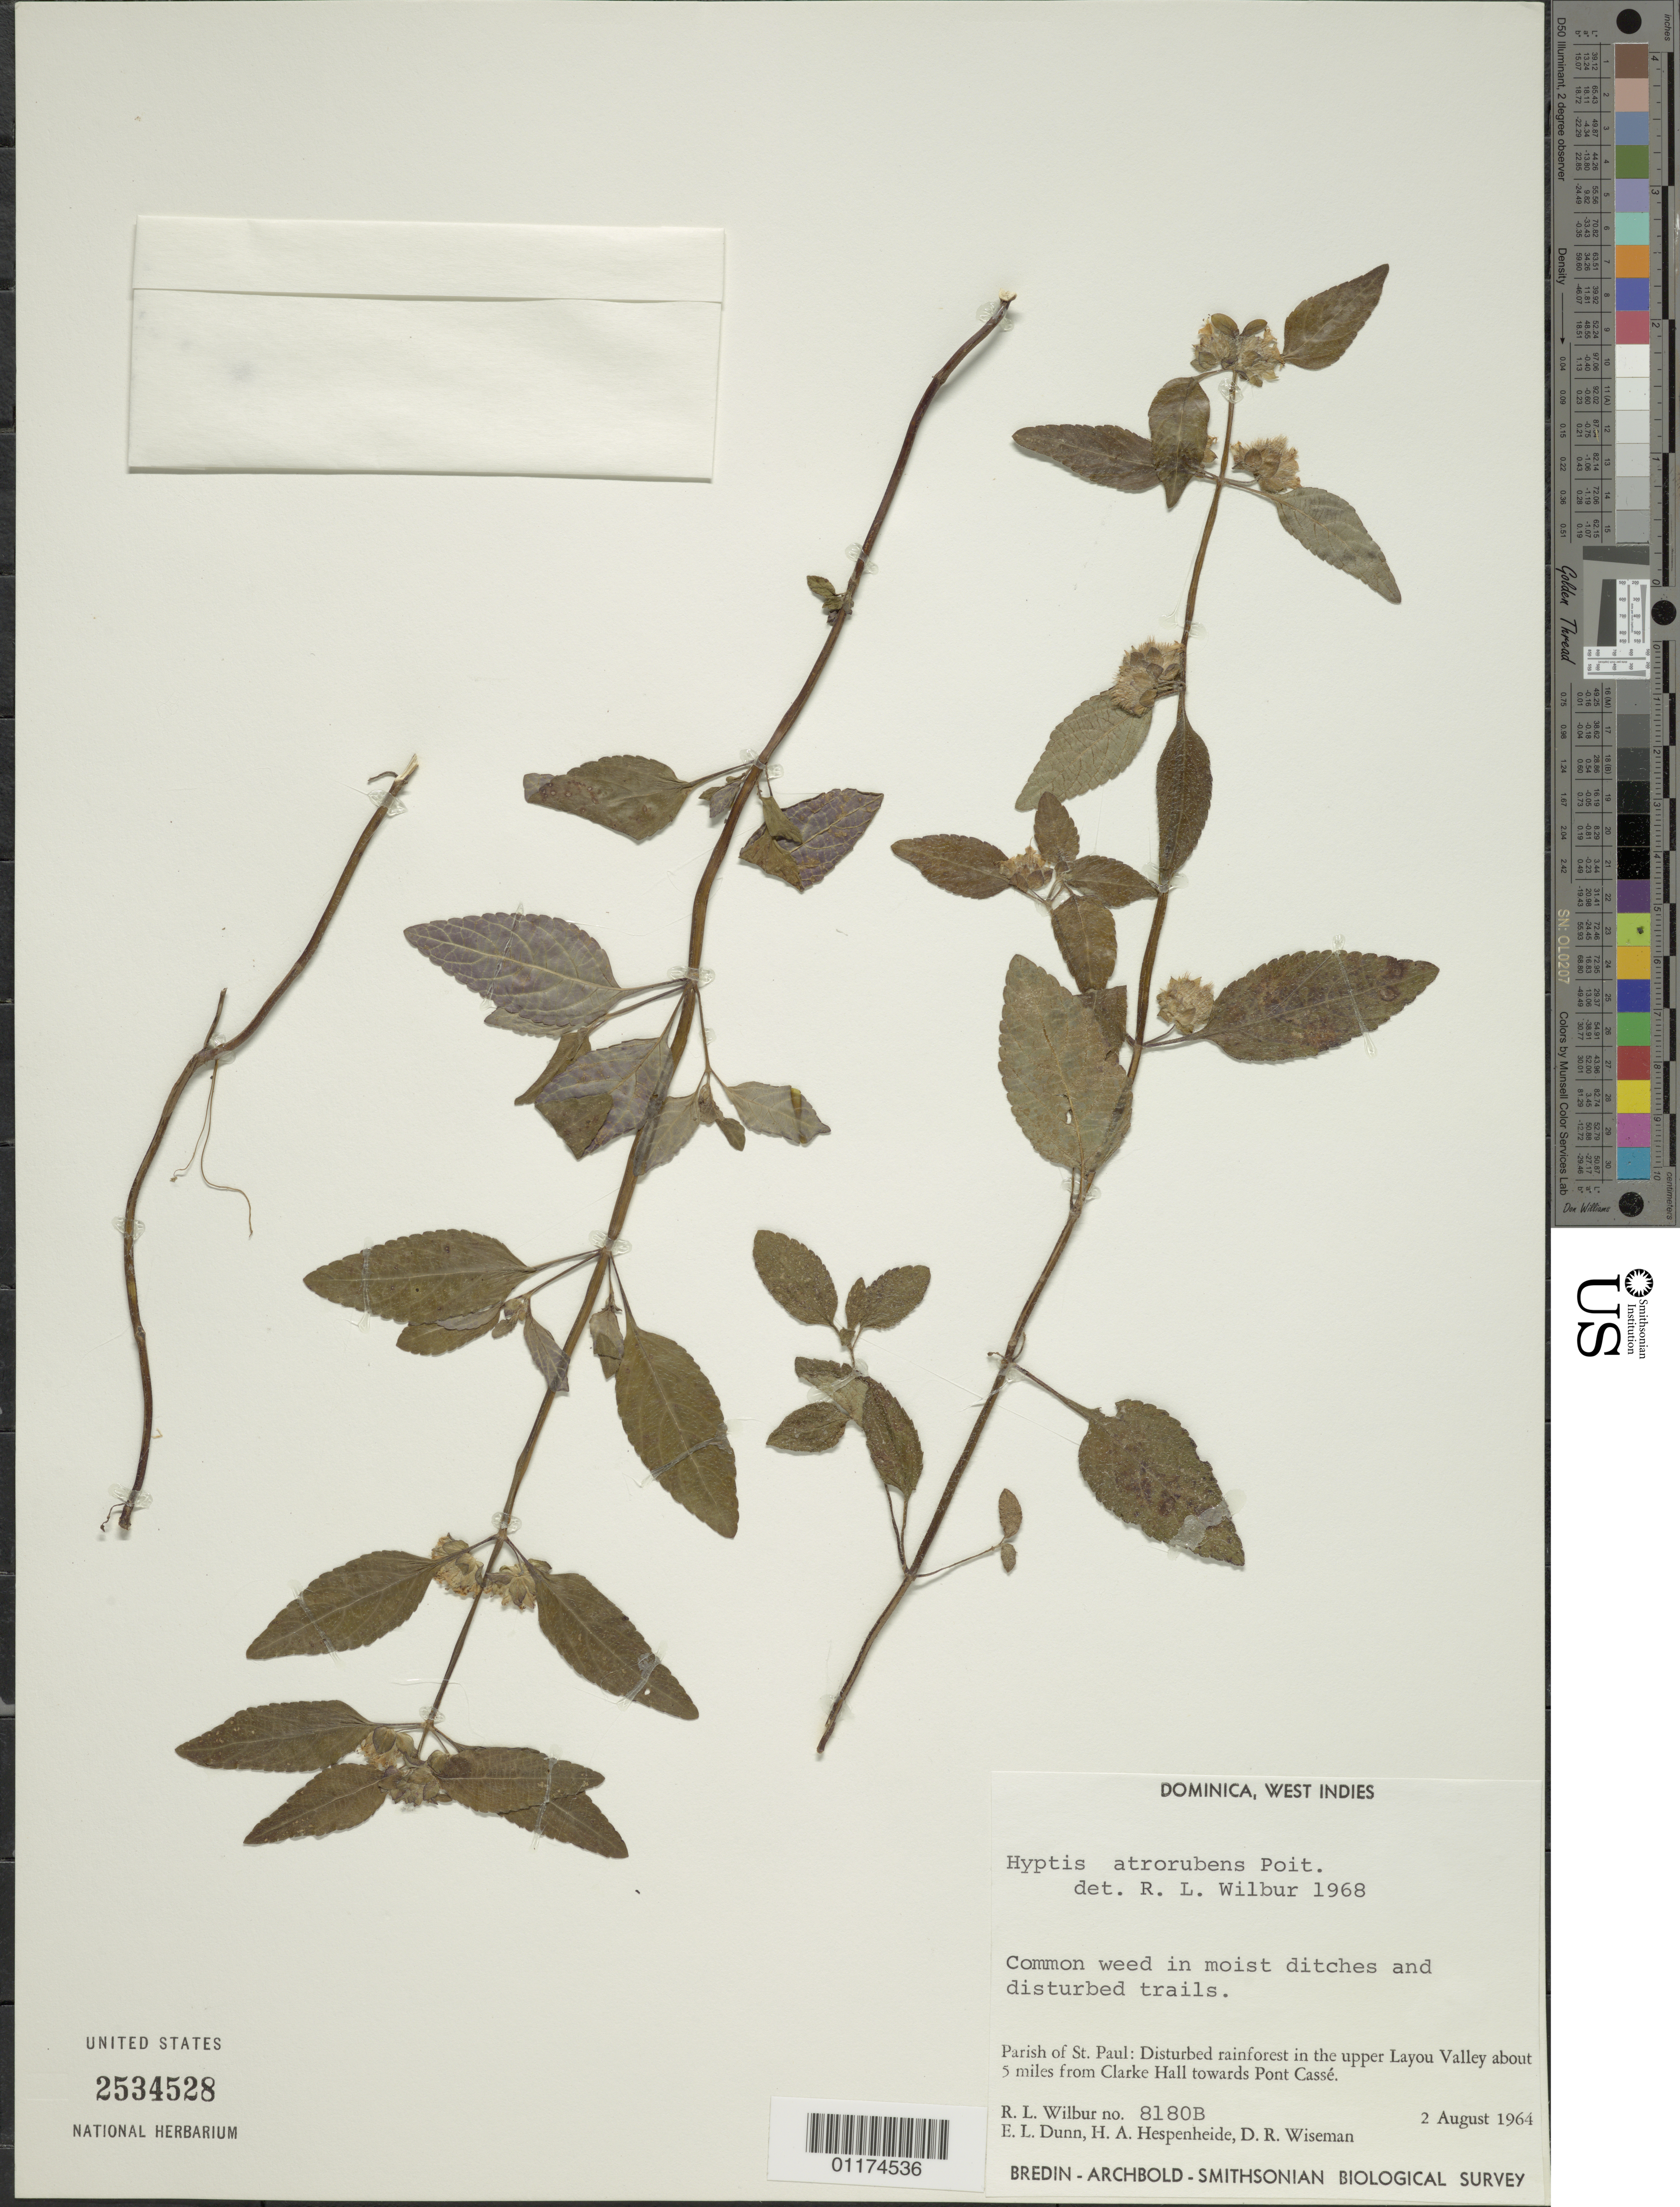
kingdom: Plantae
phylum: Tracheophyta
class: Magnoliopsida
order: Lamiales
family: Lamiaceae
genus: Hyptis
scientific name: Hyptis atrorubens var. atrorubens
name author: Poit.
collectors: R. L. Wilbur, E. Dunn, H. A. Hespenheide & D. R. Wiseman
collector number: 8180B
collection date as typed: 02 Aug 1964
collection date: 1964-08-02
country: Dominica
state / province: St. Paul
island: Dominica I.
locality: Disturbed rainforest in the upper Layou Valley about 5 miles from Clarke Hall towards Pont Casse.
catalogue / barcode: US 2534528